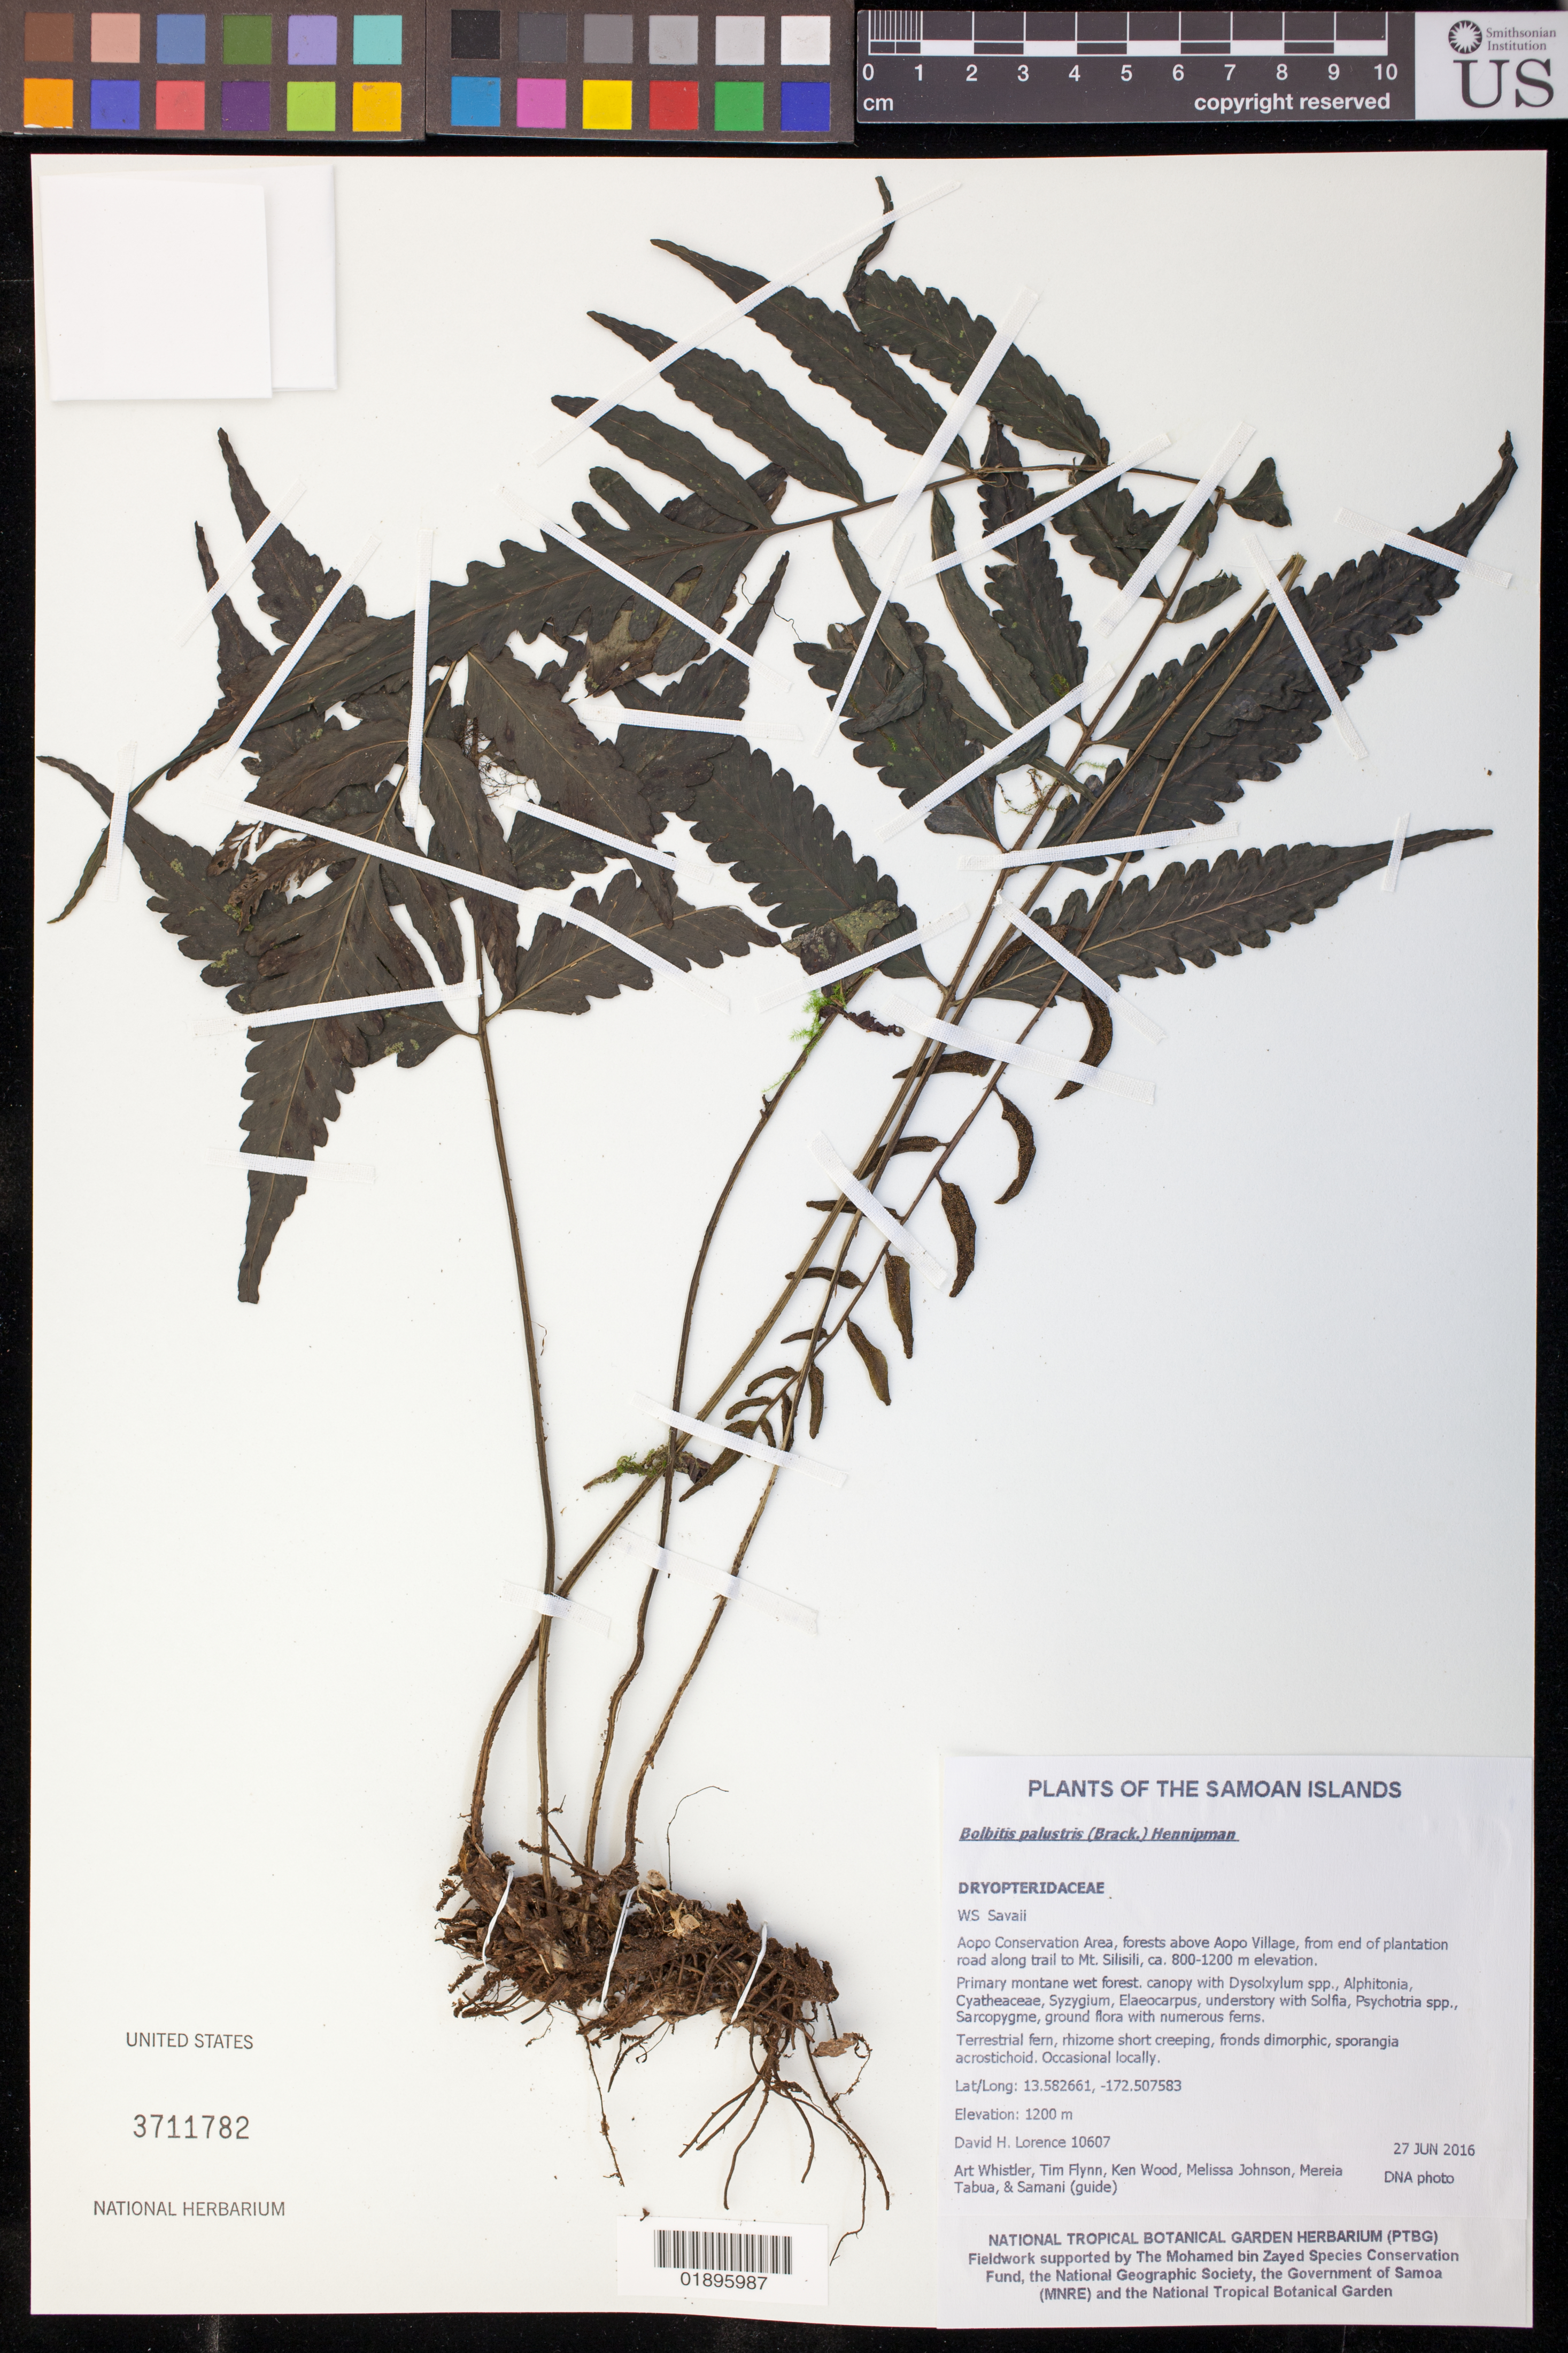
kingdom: Plantae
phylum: Tracheophyta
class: Polypodiopsida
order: Polypodiales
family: Dryopteridaceae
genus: Bolbitis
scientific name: Bolbitis palustris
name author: (Brack.) Hennipman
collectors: D. Lorence, A. Whistler, J. Atherton, F. Enoka & J. Pisi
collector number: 10607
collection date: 2016-06-27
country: Samoa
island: Savai'i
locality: Aopo Conservation Area, forests above Aopo Village, from end of plantation road along trail to Mt. Silisili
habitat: Primary montane wet forest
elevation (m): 1200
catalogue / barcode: US 3711782